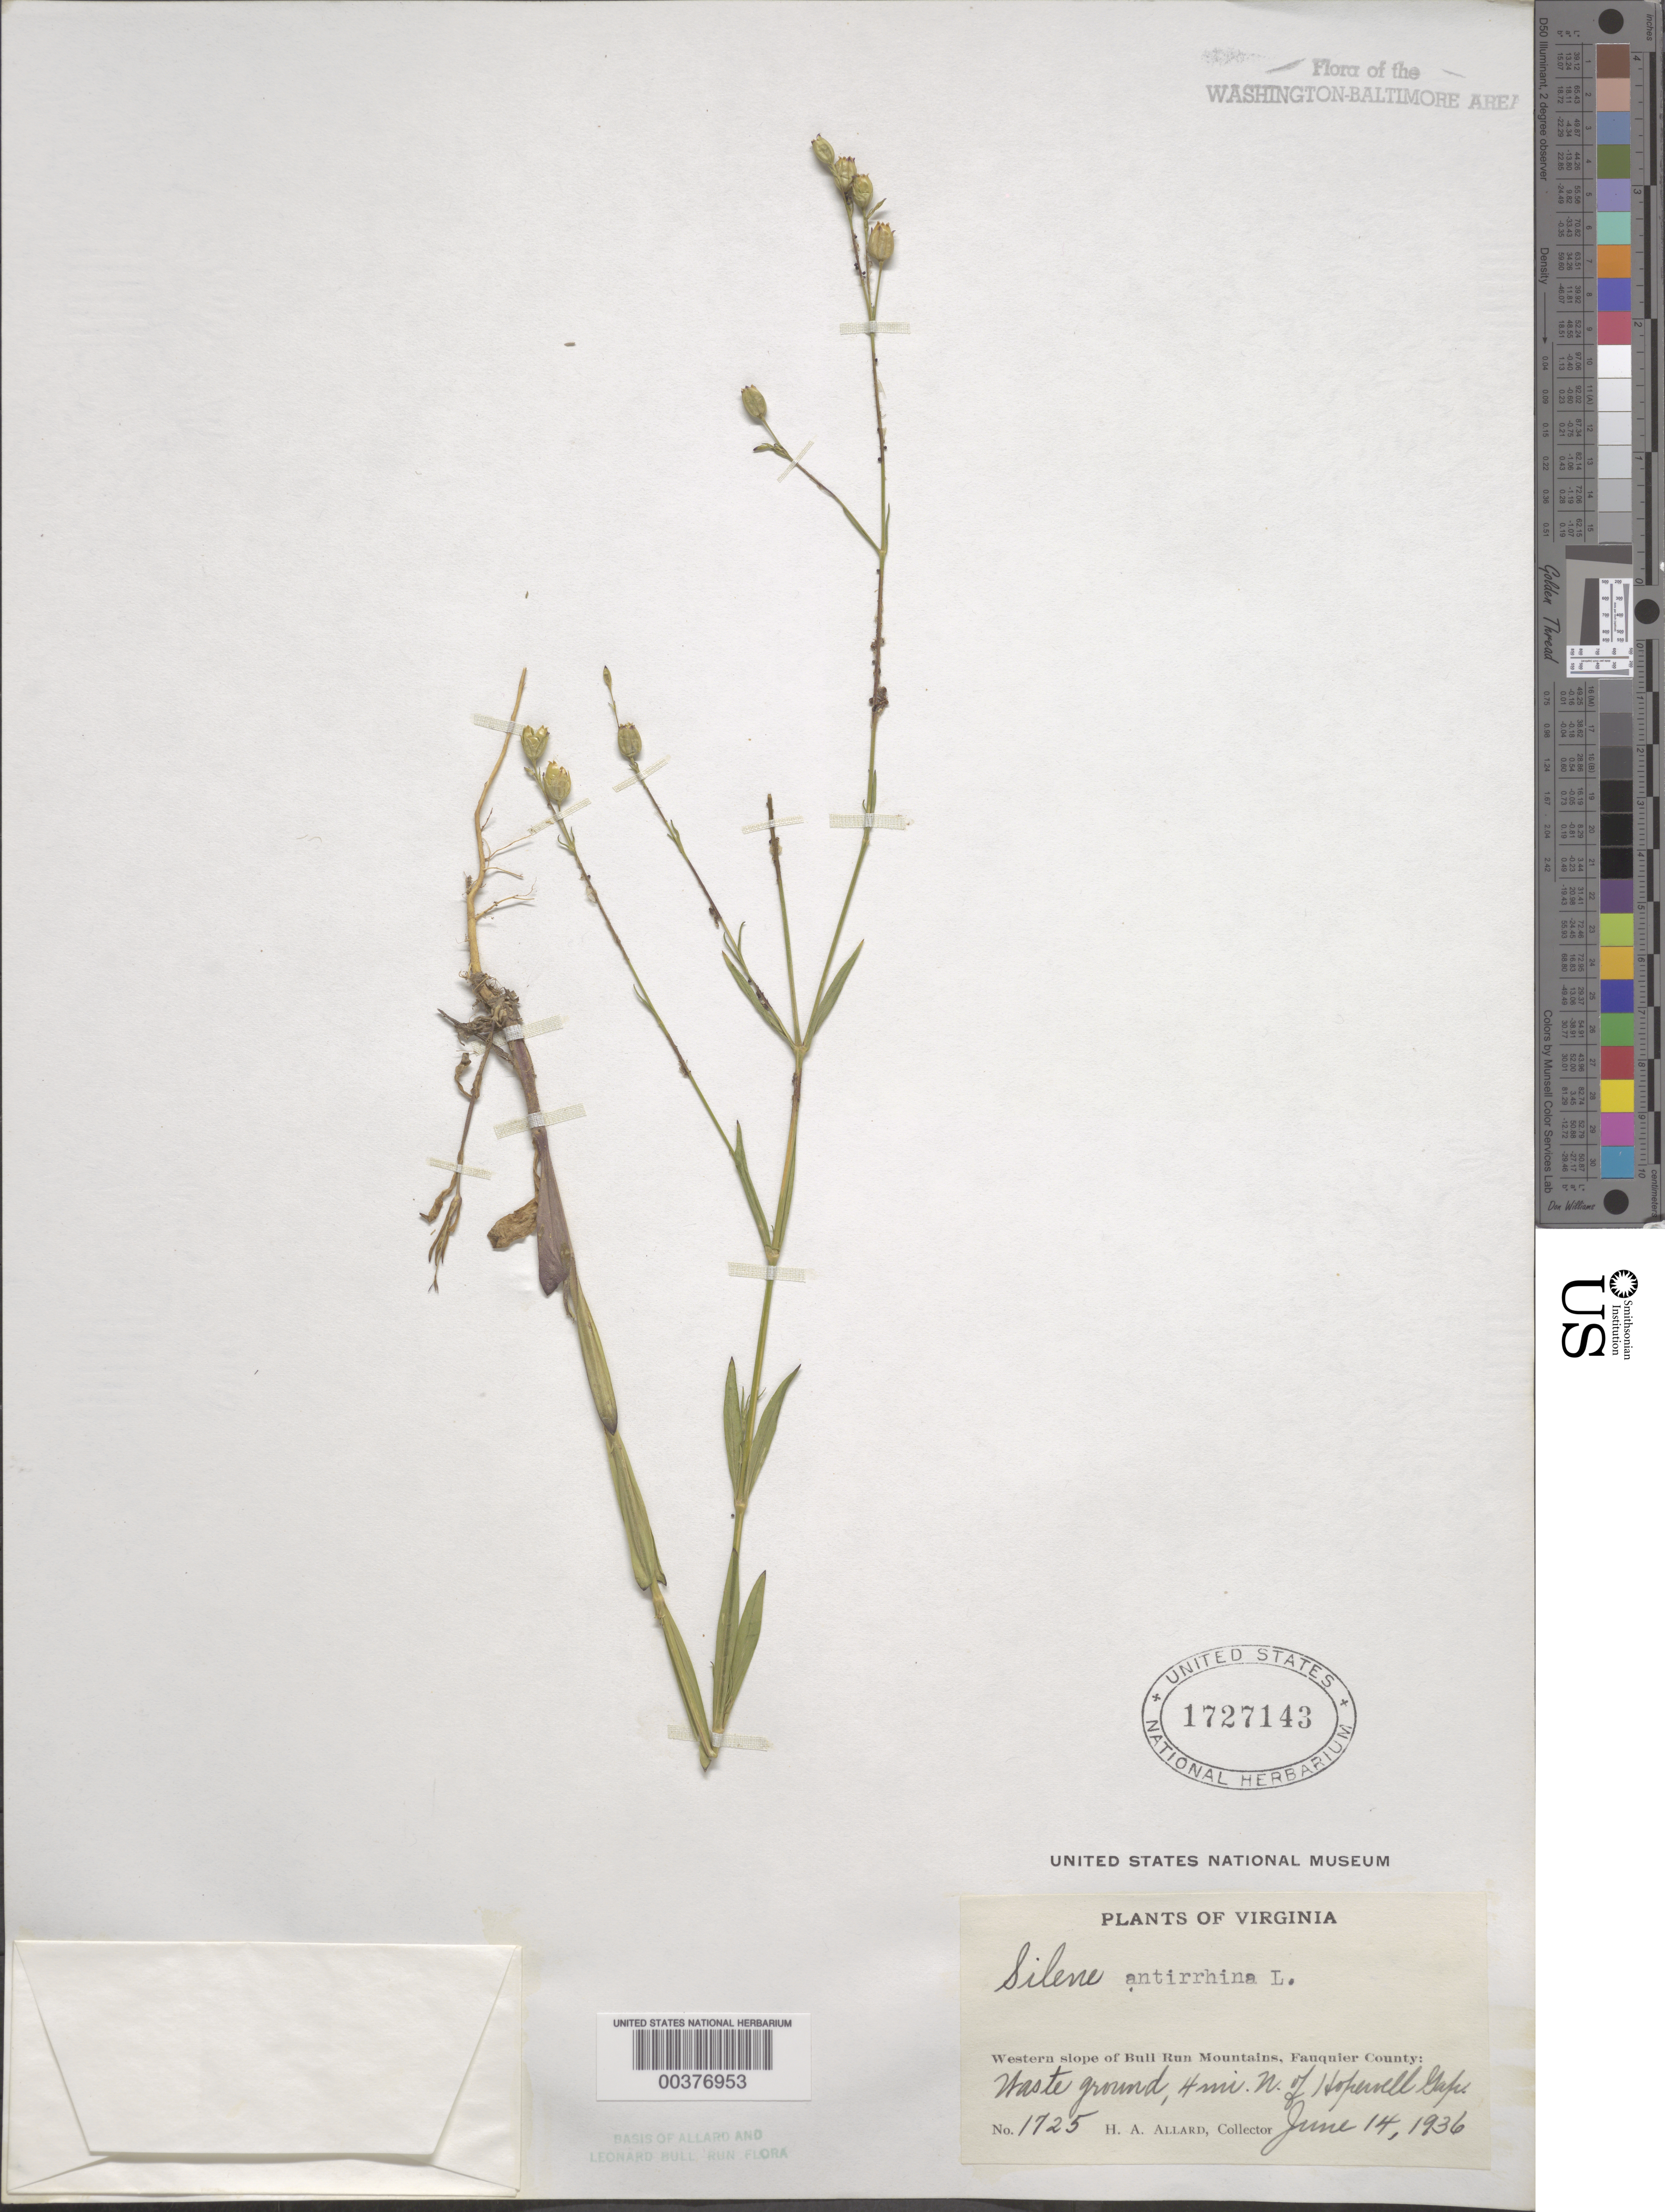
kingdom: Plantae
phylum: Tracheophyta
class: Magnoliopsida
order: Caryophyllales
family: Caryophyllaceae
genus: Silene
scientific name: Silene antirrhina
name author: L.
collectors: H. A. Allard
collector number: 1725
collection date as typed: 14 Jun 1936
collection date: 1936-06-14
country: United States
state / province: Virginia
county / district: Fauquier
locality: North of Hopewell Gap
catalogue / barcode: US 1727143